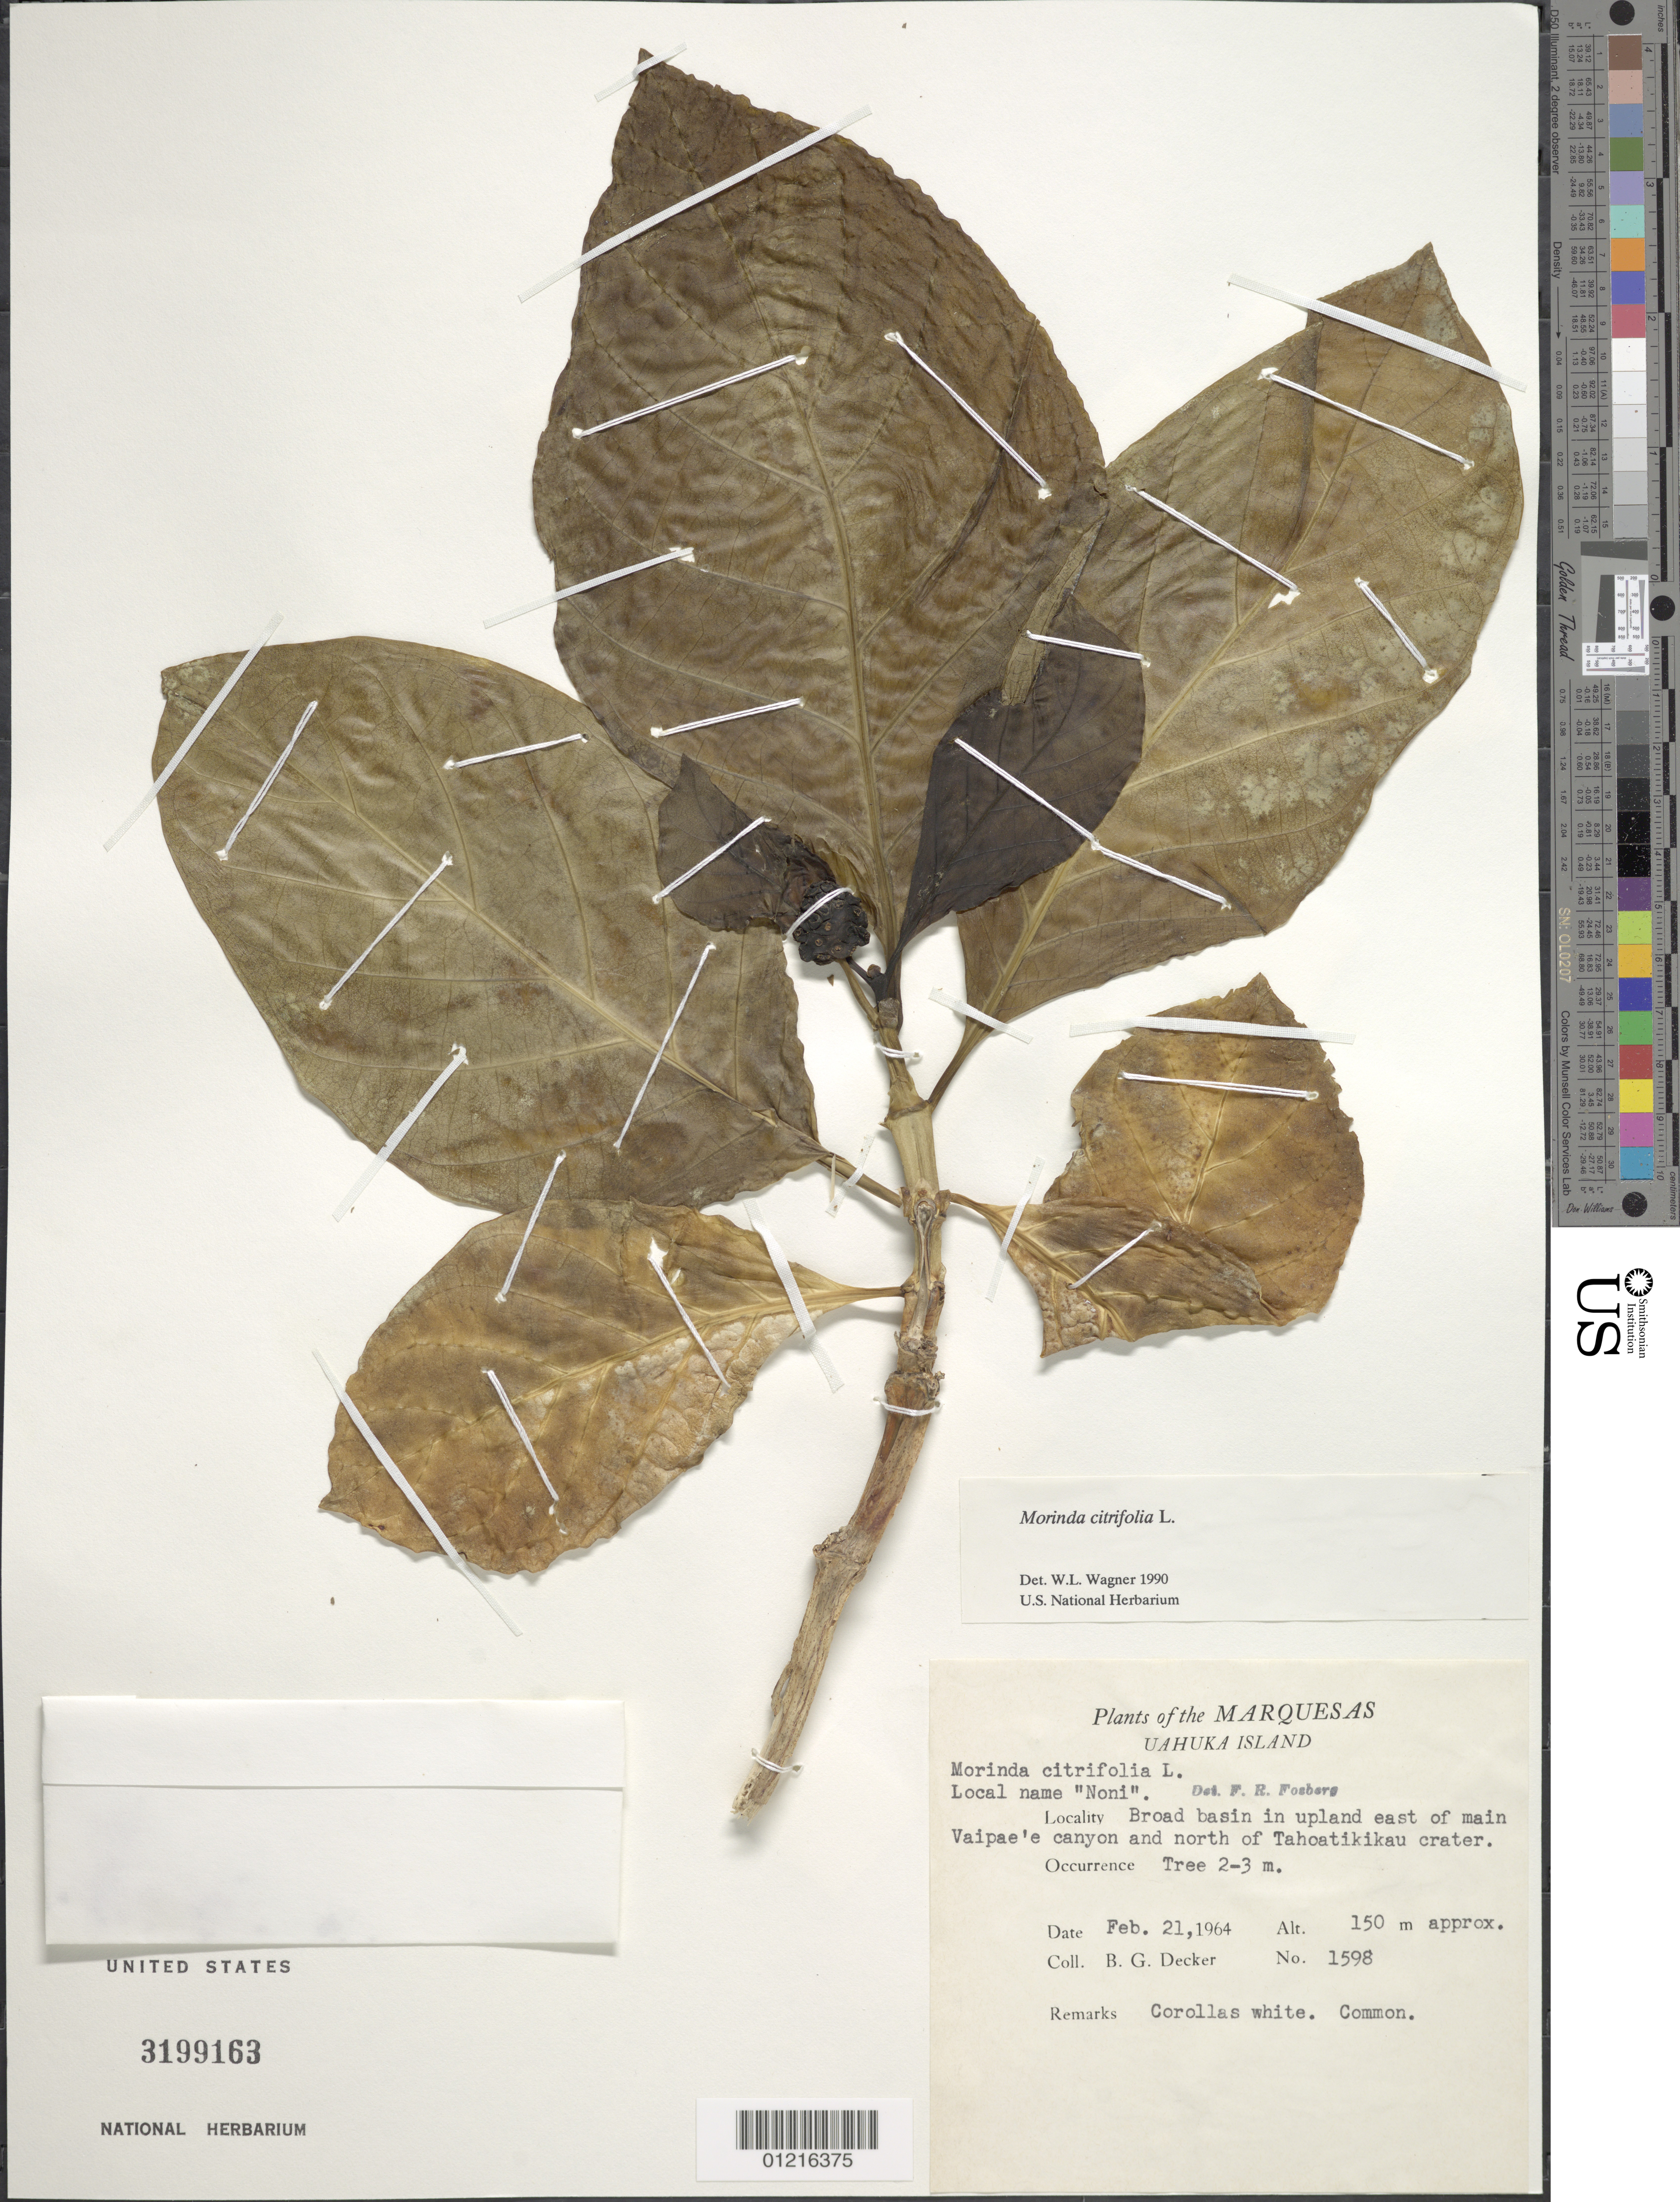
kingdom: Plantae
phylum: Tracheophyta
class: Magnoliopsida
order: Gentianales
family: Rubiaceae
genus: Morinda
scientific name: Morinda citrifolia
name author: L.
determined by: Wagner, W. L., (BOT), Smithsonian Institution - National Museum of Natural History (UNITED STATES)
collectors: B. G. Decker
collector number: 1598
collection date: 1964-02-21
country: French Polynesia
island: Ua Huka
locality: broad basin in upland E of main Vaipae'e canyon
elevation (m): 150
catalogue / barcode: US 3199163